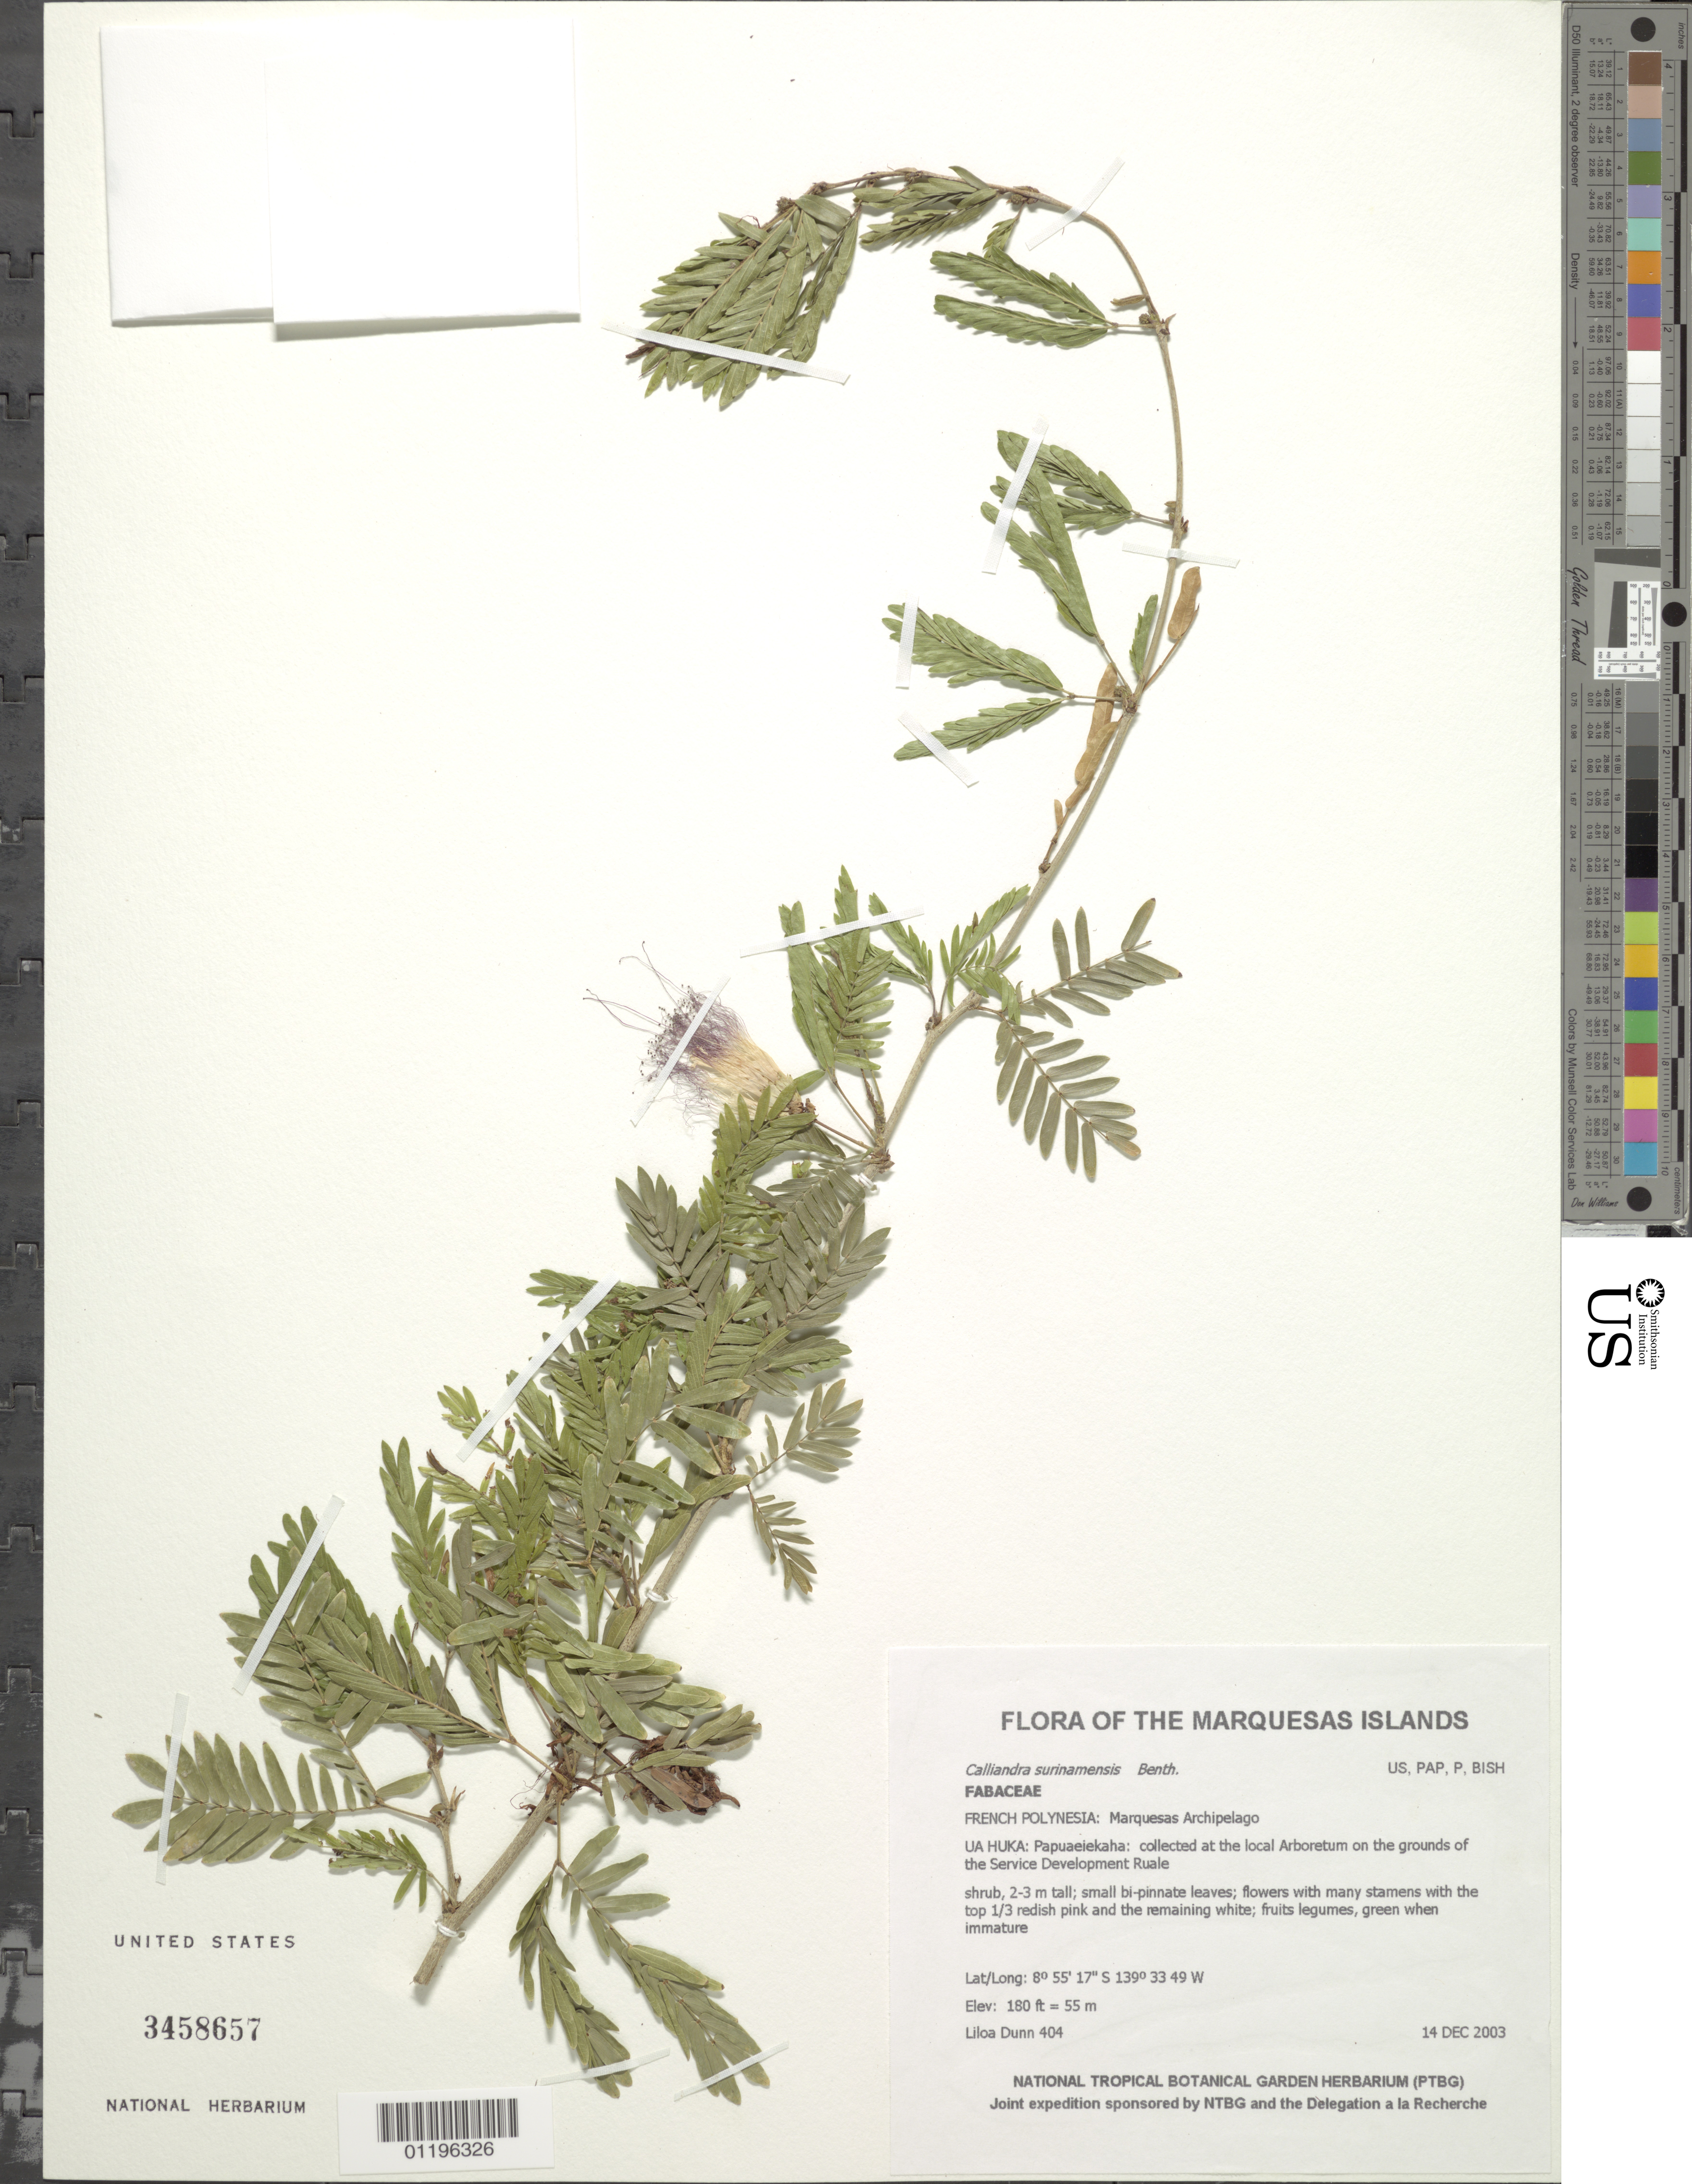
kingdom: Plantae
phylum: Tracheophyta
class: Magnoliopsida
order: Fabales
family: Fabaceae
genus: Calliandra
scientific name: Calliandra surinamensis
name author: Benth.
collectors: L. Dunn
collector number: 404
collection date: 2003-12-14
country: French Polynesia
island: Ua Huka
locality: Papuaeiekaha: collected at the local Arboretum on the grounds of the Service Development Ruale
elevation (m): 55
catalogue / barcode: US 3458657